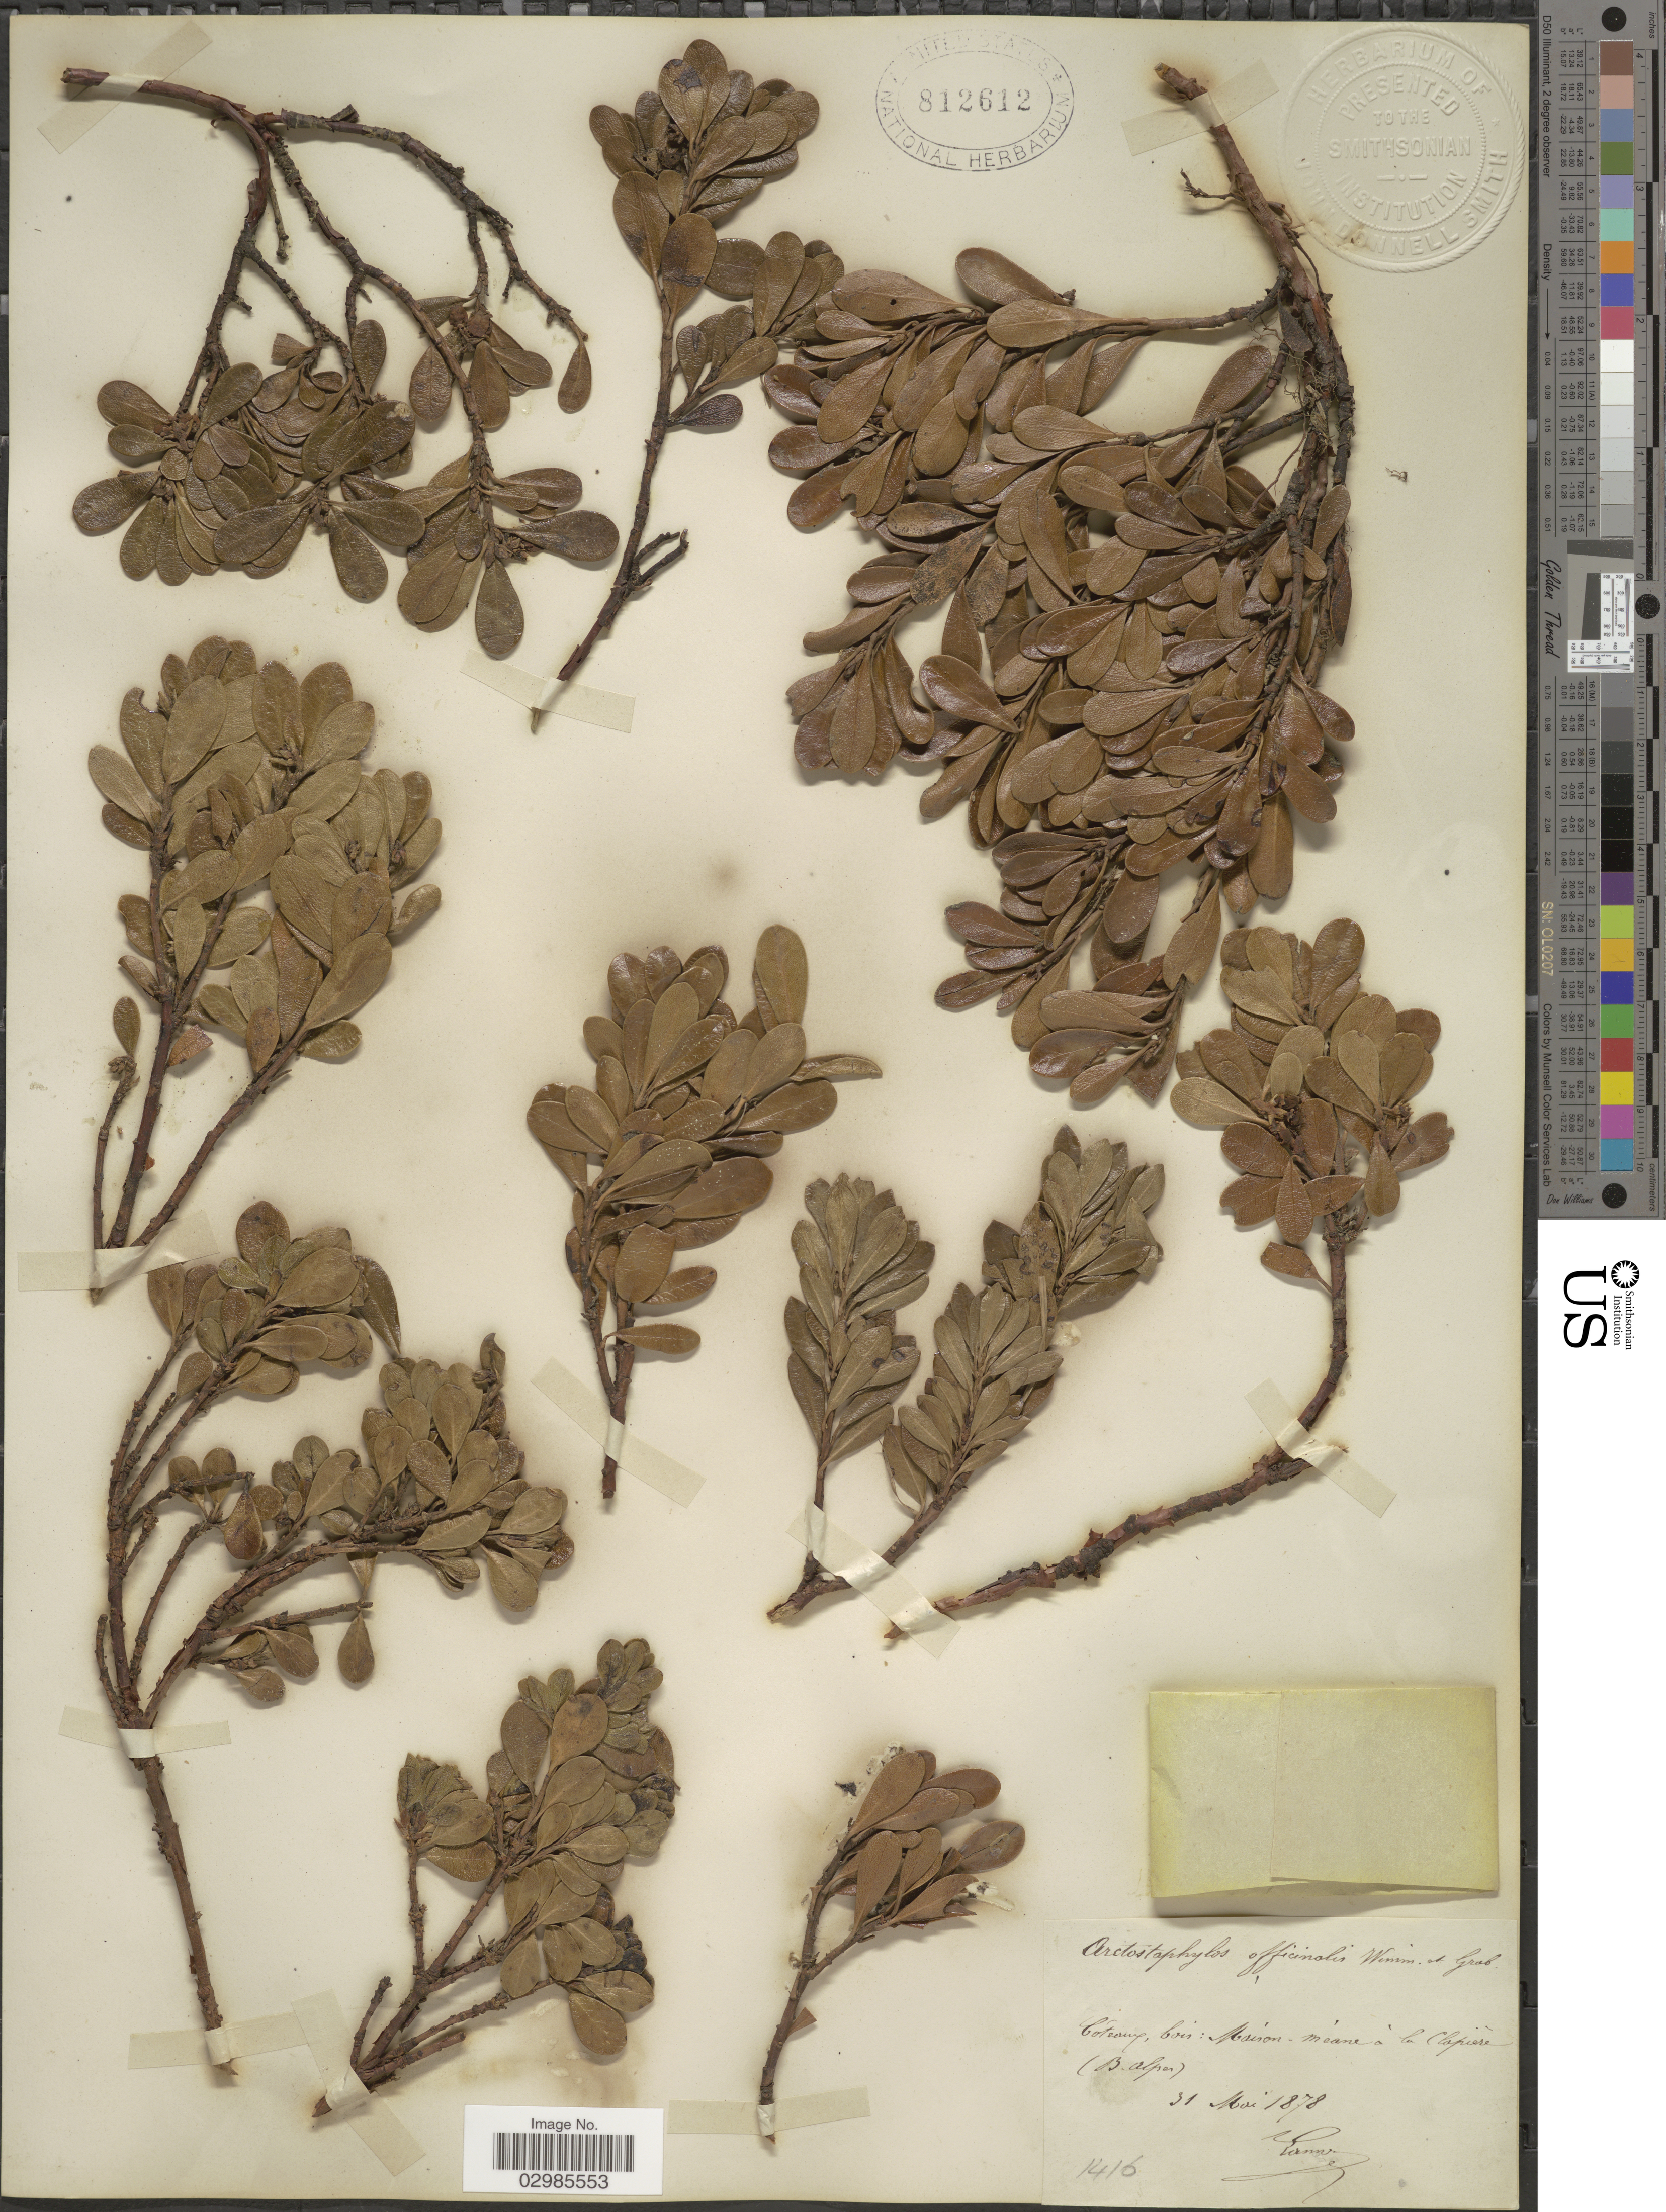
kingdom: Plantae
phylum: Tracheophyta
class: Magnoliopsida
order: Ericales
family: Ericaceae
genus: Arctostaphylos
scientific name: Arctostaphylos officinalis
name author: Wimm. & Grab.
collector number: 1416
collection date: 1878-05-31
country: France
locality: Coteaux bois: Maison méane a la Clopiere (B. Alpes).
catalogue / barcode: US 812612